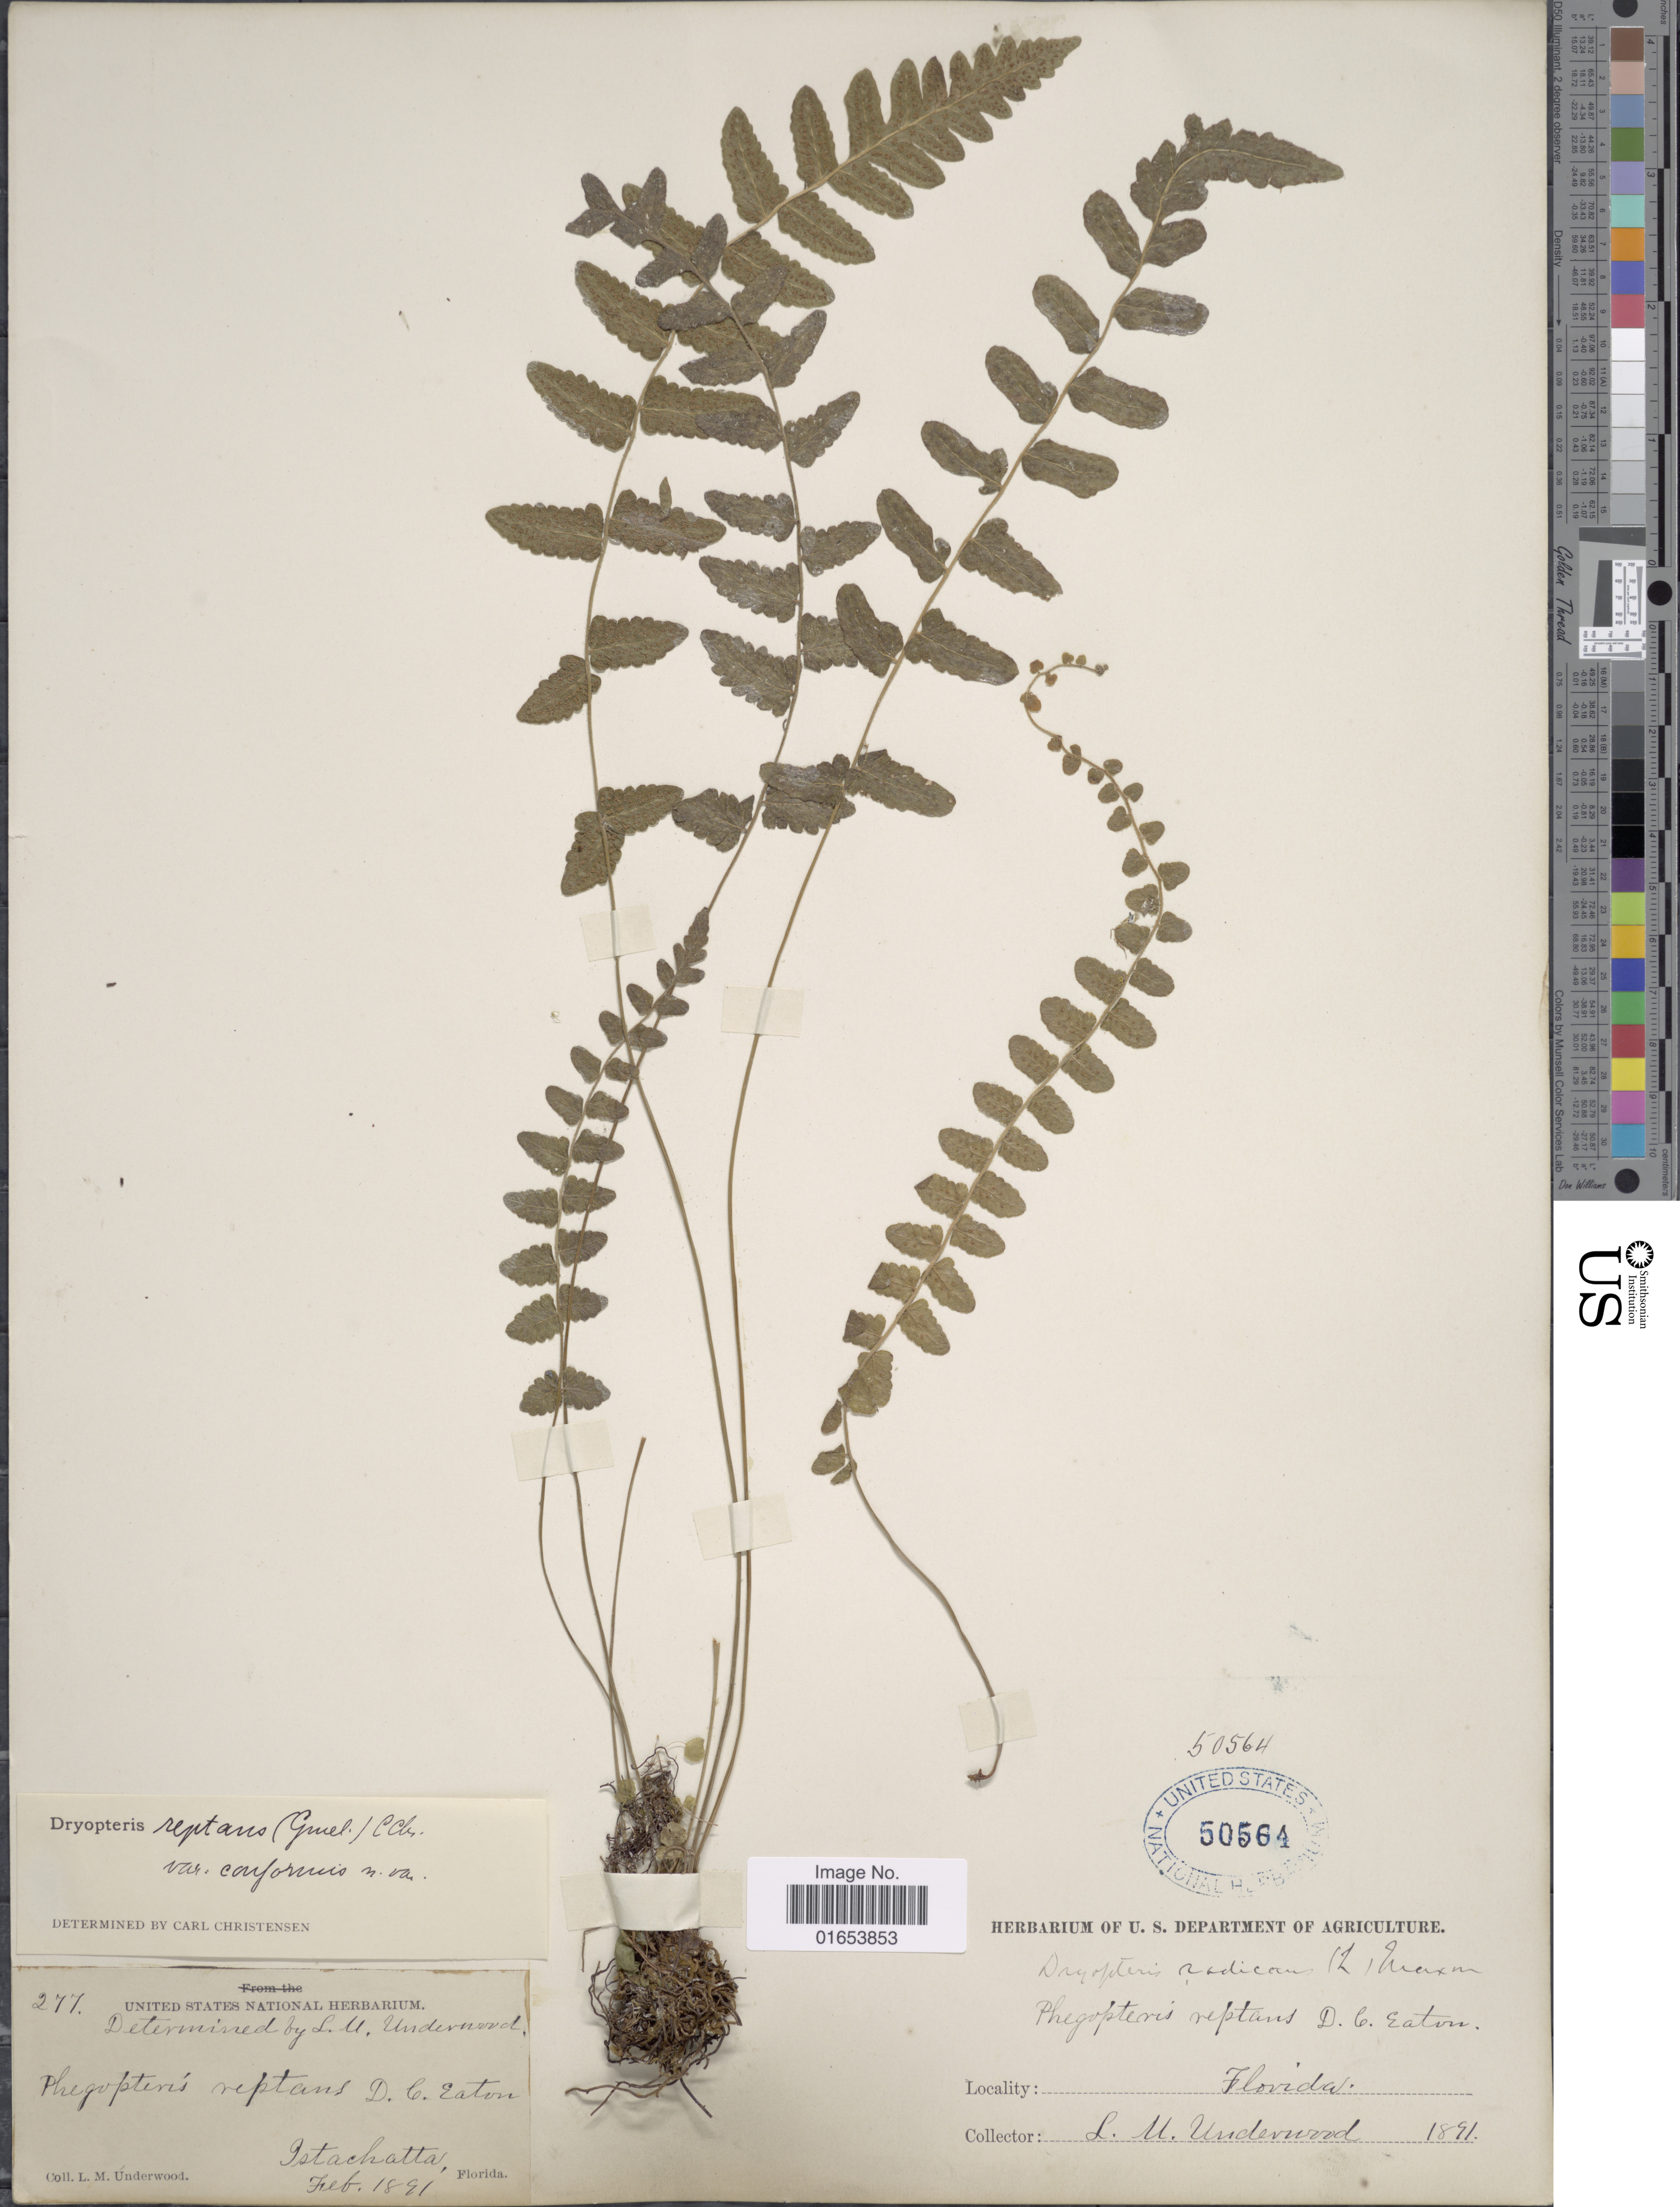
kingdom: Plantae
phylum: Tracheophyta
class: Polypodiopsida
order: Polypodiales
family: Thelypteridaceae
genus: Goniopteris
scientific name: Goniopteris reptans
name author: (J.F. Gmel.) C. Presl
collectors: L. M. Underwood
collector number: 277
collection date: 1891-02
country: United States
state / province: Florida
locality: Florida, Istachatta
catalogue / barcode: US 50564